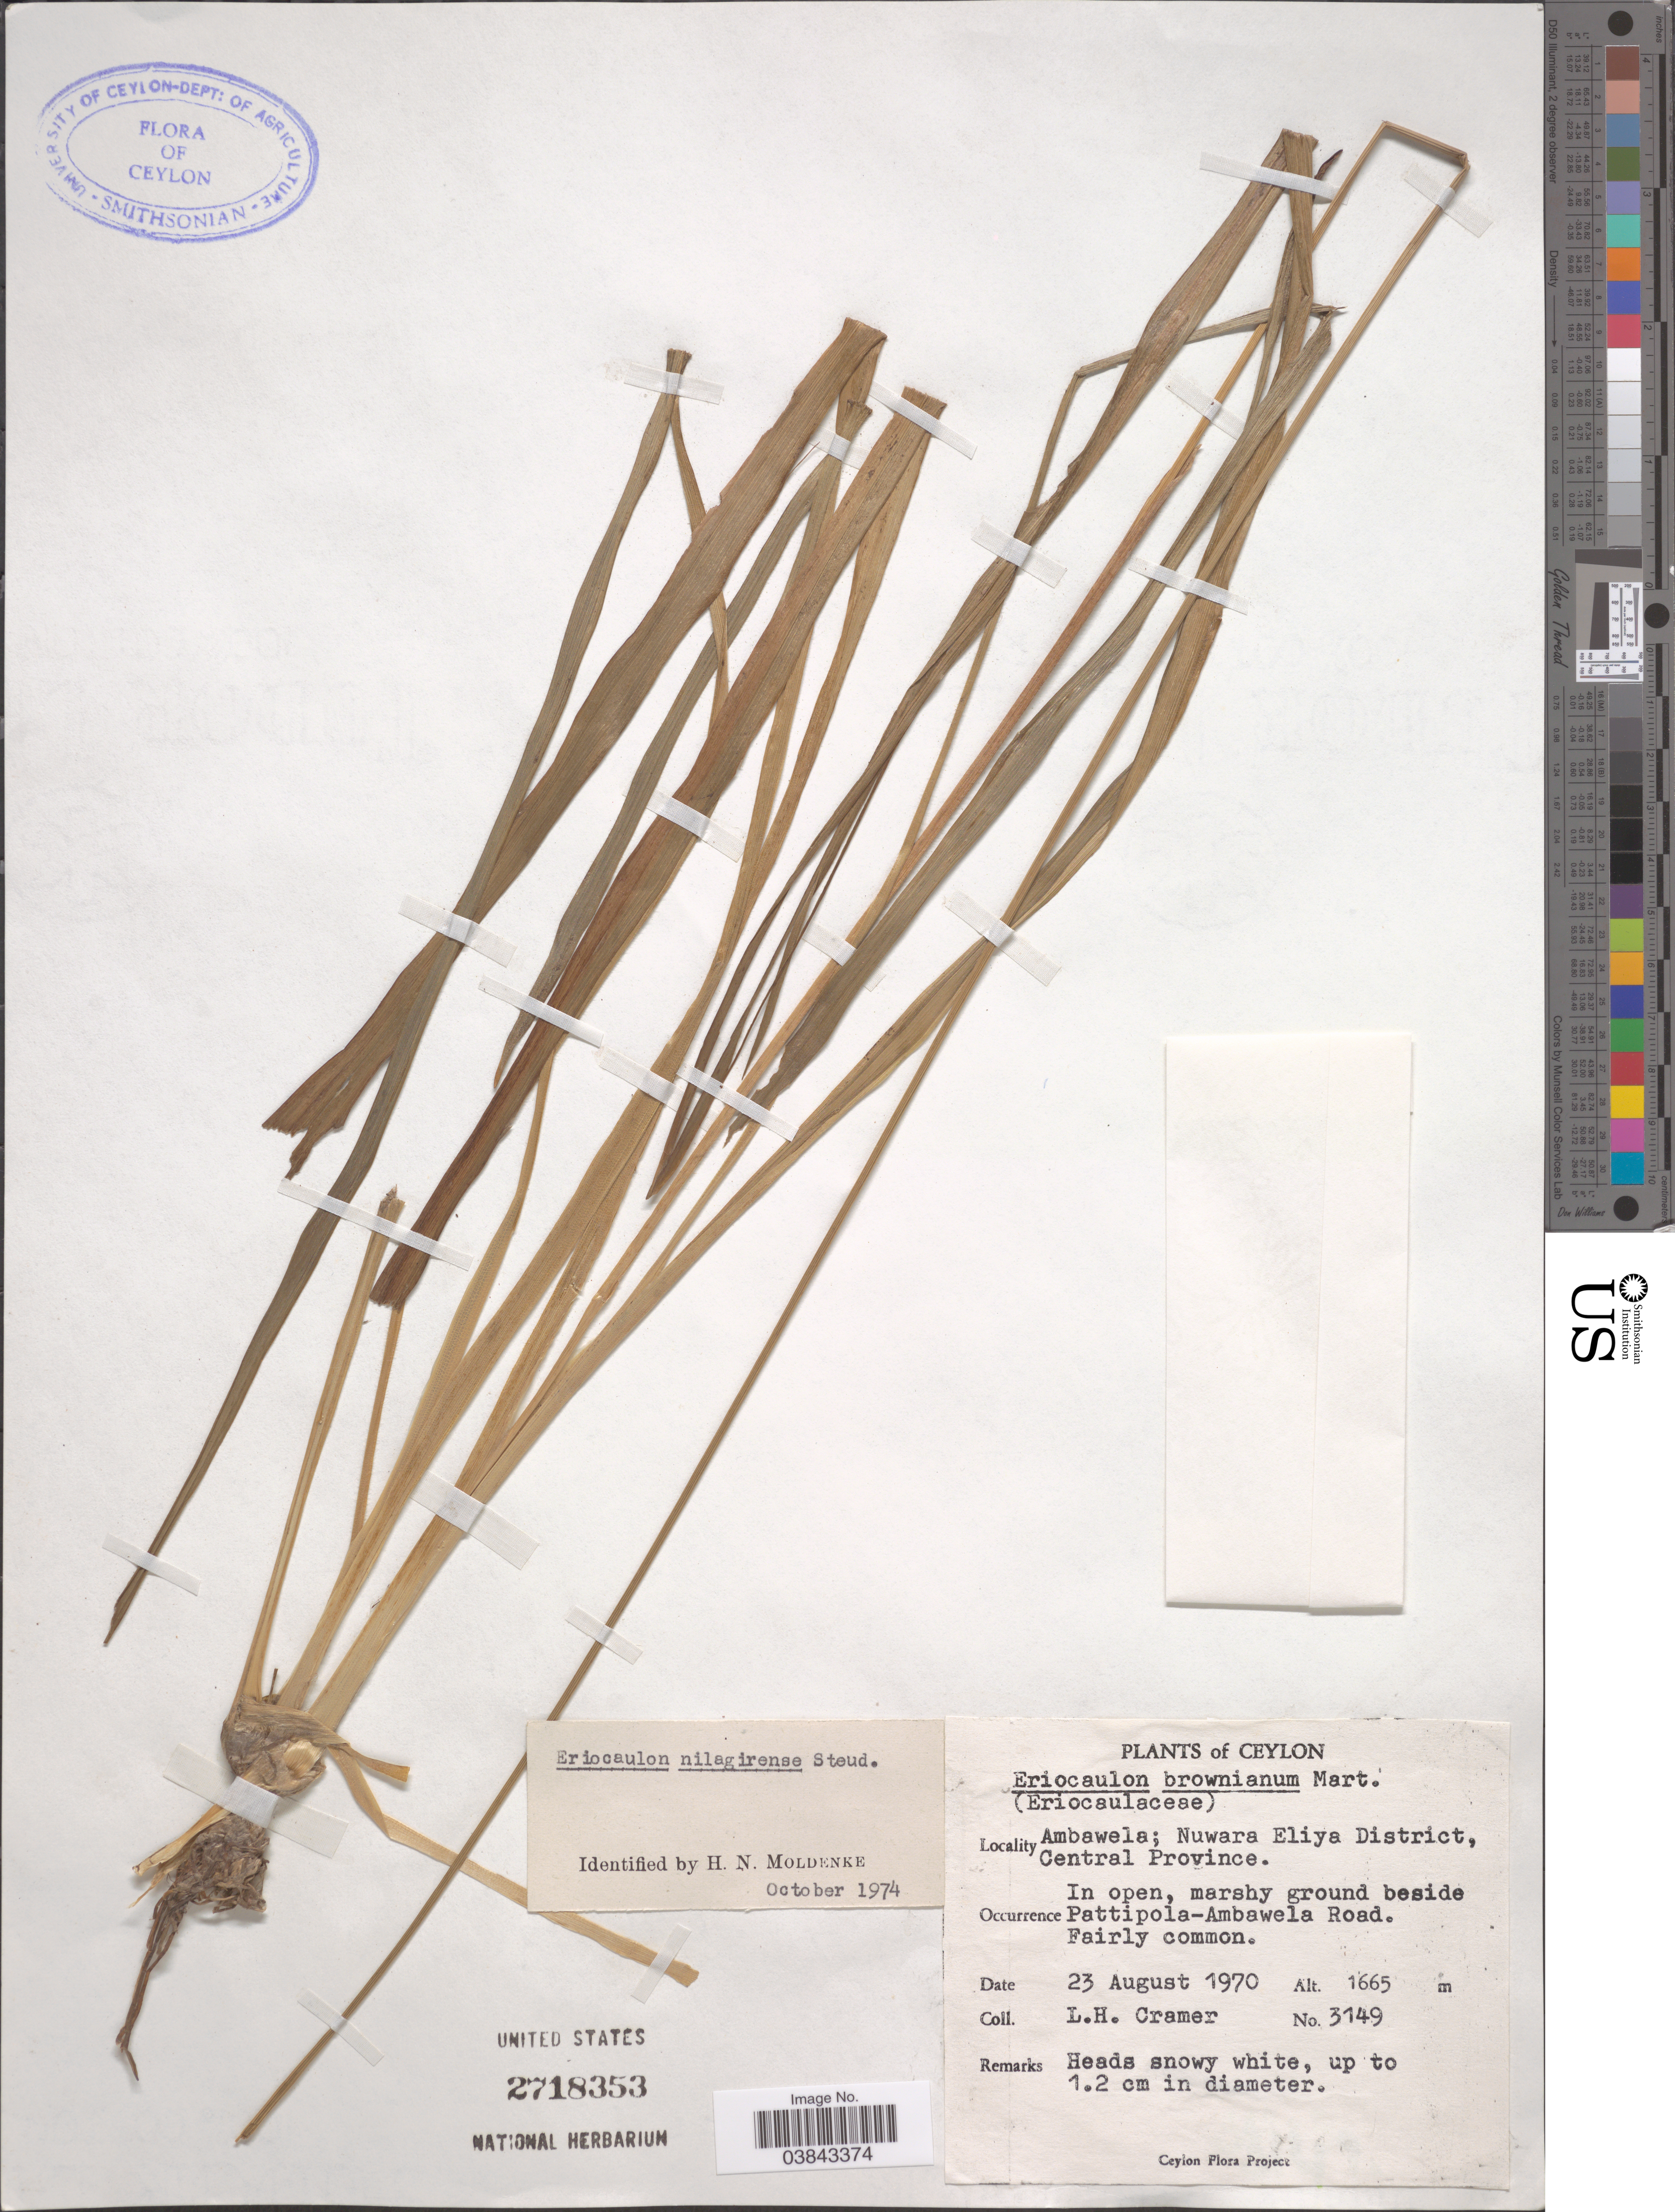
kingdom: Plantae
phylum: Tracheophyta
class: Liliopsida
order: Poales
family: Eriocaulaceae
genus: Eriocaulon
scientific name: Eriocaulon brownianum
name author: Mart.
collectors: L. H. Cramer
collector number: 3149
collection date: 1970-08-23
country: Sri Lanka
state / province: Central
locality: Ceylon. Ambawela; Nuwara Eliya District, Central Province. In open, marshy ground beside Pattipola-Ambawela Road.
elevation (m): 1665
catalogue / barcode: US 2718353